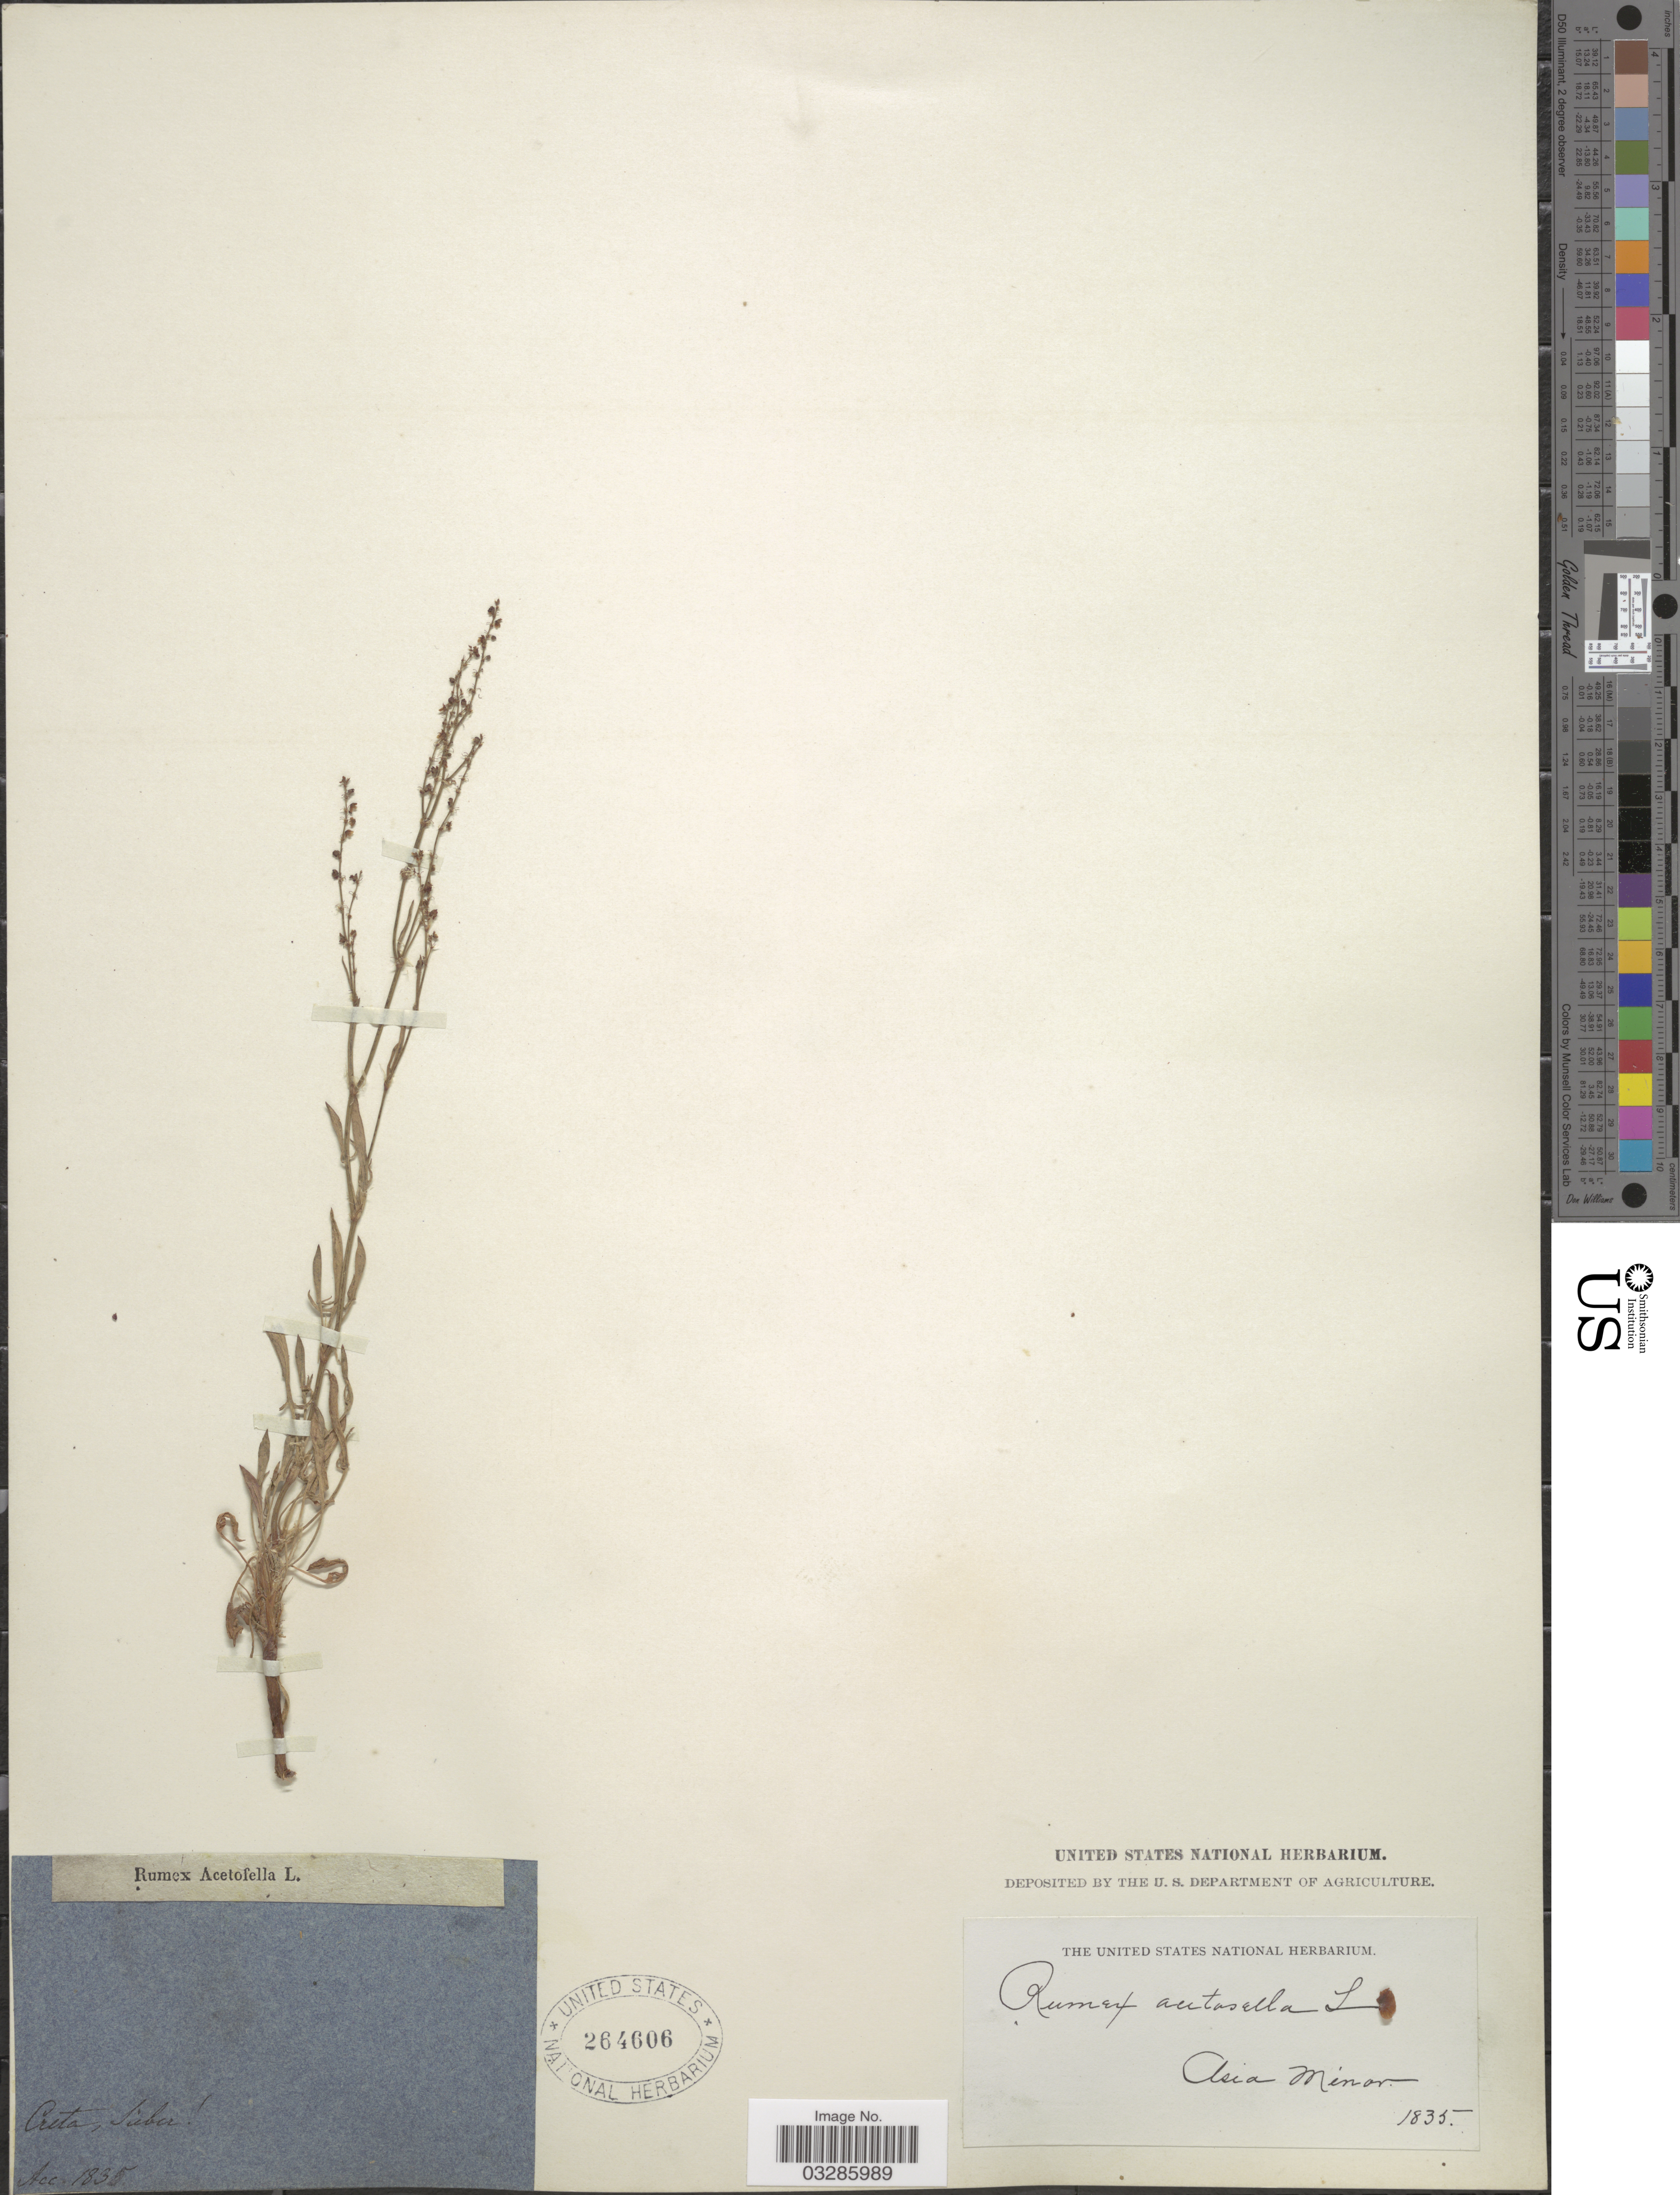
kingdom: Plantae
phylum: Tracheophyta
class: Magnoliopsida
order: Caryophyllales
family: Polygonaceae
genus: Rumex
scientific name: Rumex acetosella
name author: L.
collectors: -- Sieber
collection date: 1835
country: Greece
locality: Asia Minor. Creta.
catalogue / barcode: US 264606